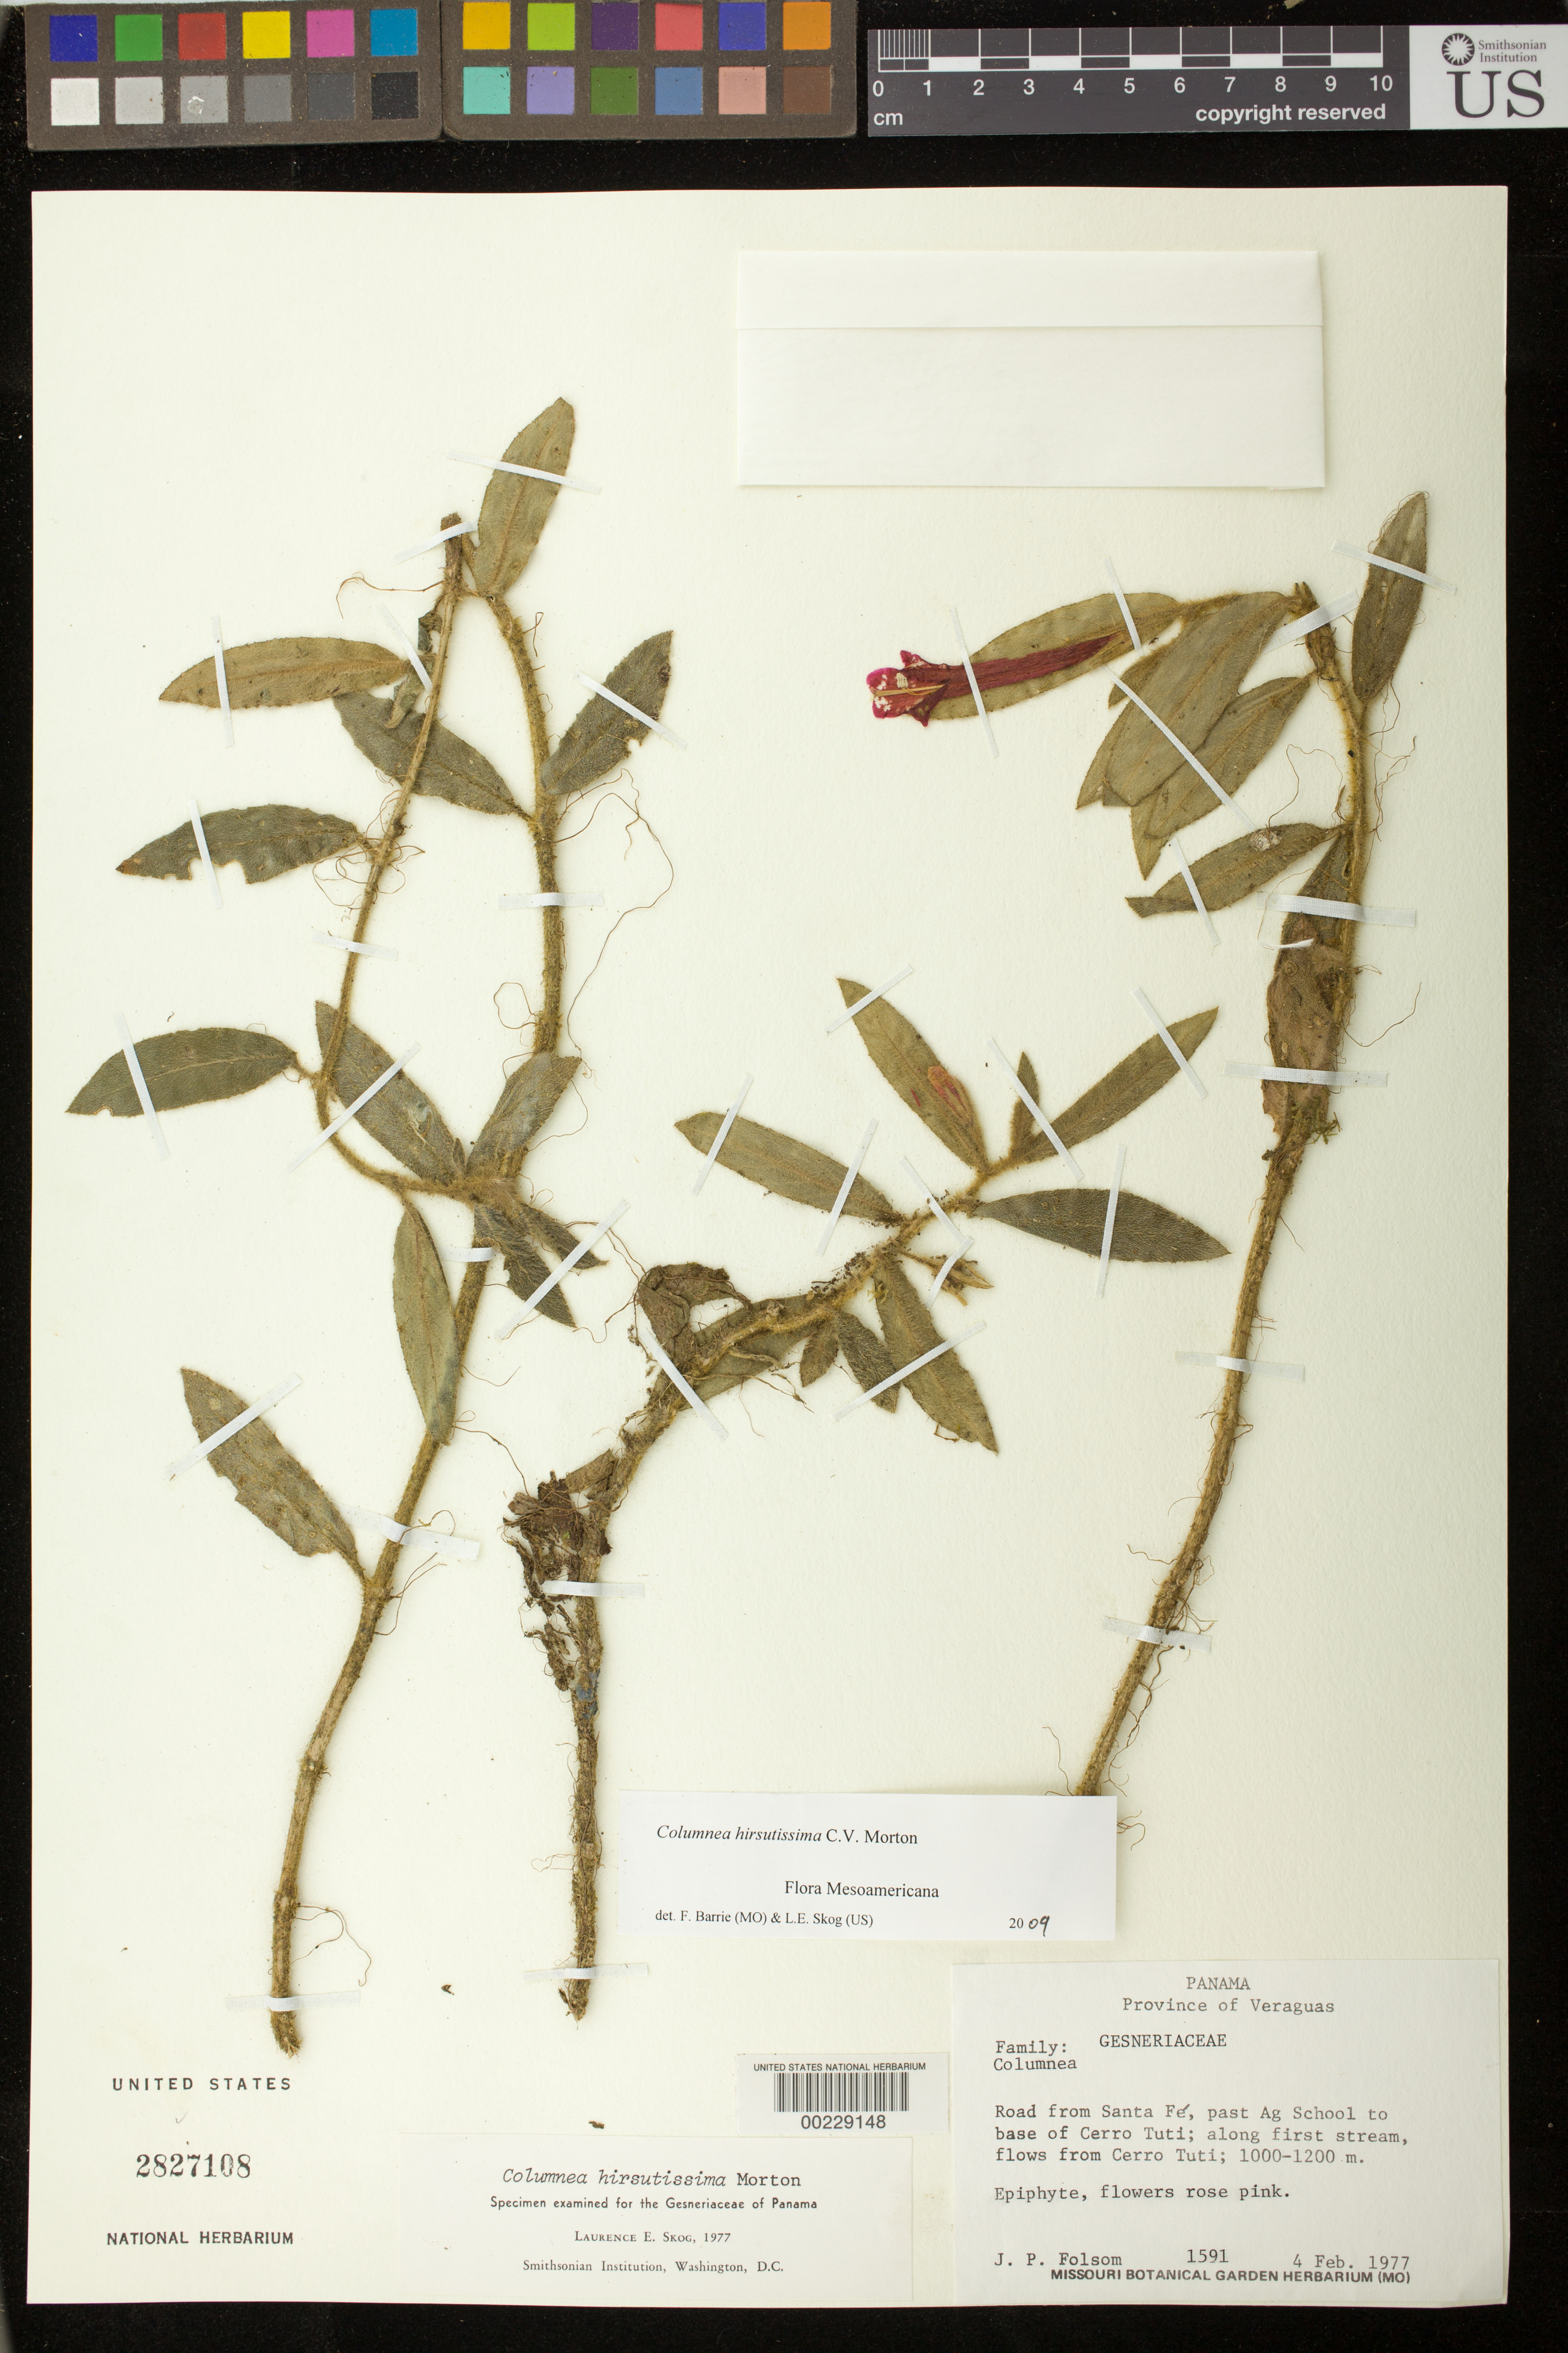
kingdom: Plantae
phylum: Tracheophyta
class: Magnoliopsida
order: Lamiales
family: Gesneriaceae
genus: Columnea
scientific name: Columnea hirsutissima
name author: C.V. Morton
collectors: J. P. Folsom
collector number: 1591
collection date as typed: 04 Feb 1977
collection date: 1977-02-04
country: Panama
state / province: Veraguas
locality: Road from Santa Fe, past Ag school to base of Cerro Tuti, along first stream, flows from Cerro Tuti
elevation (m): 1000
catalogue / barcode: US 2827108